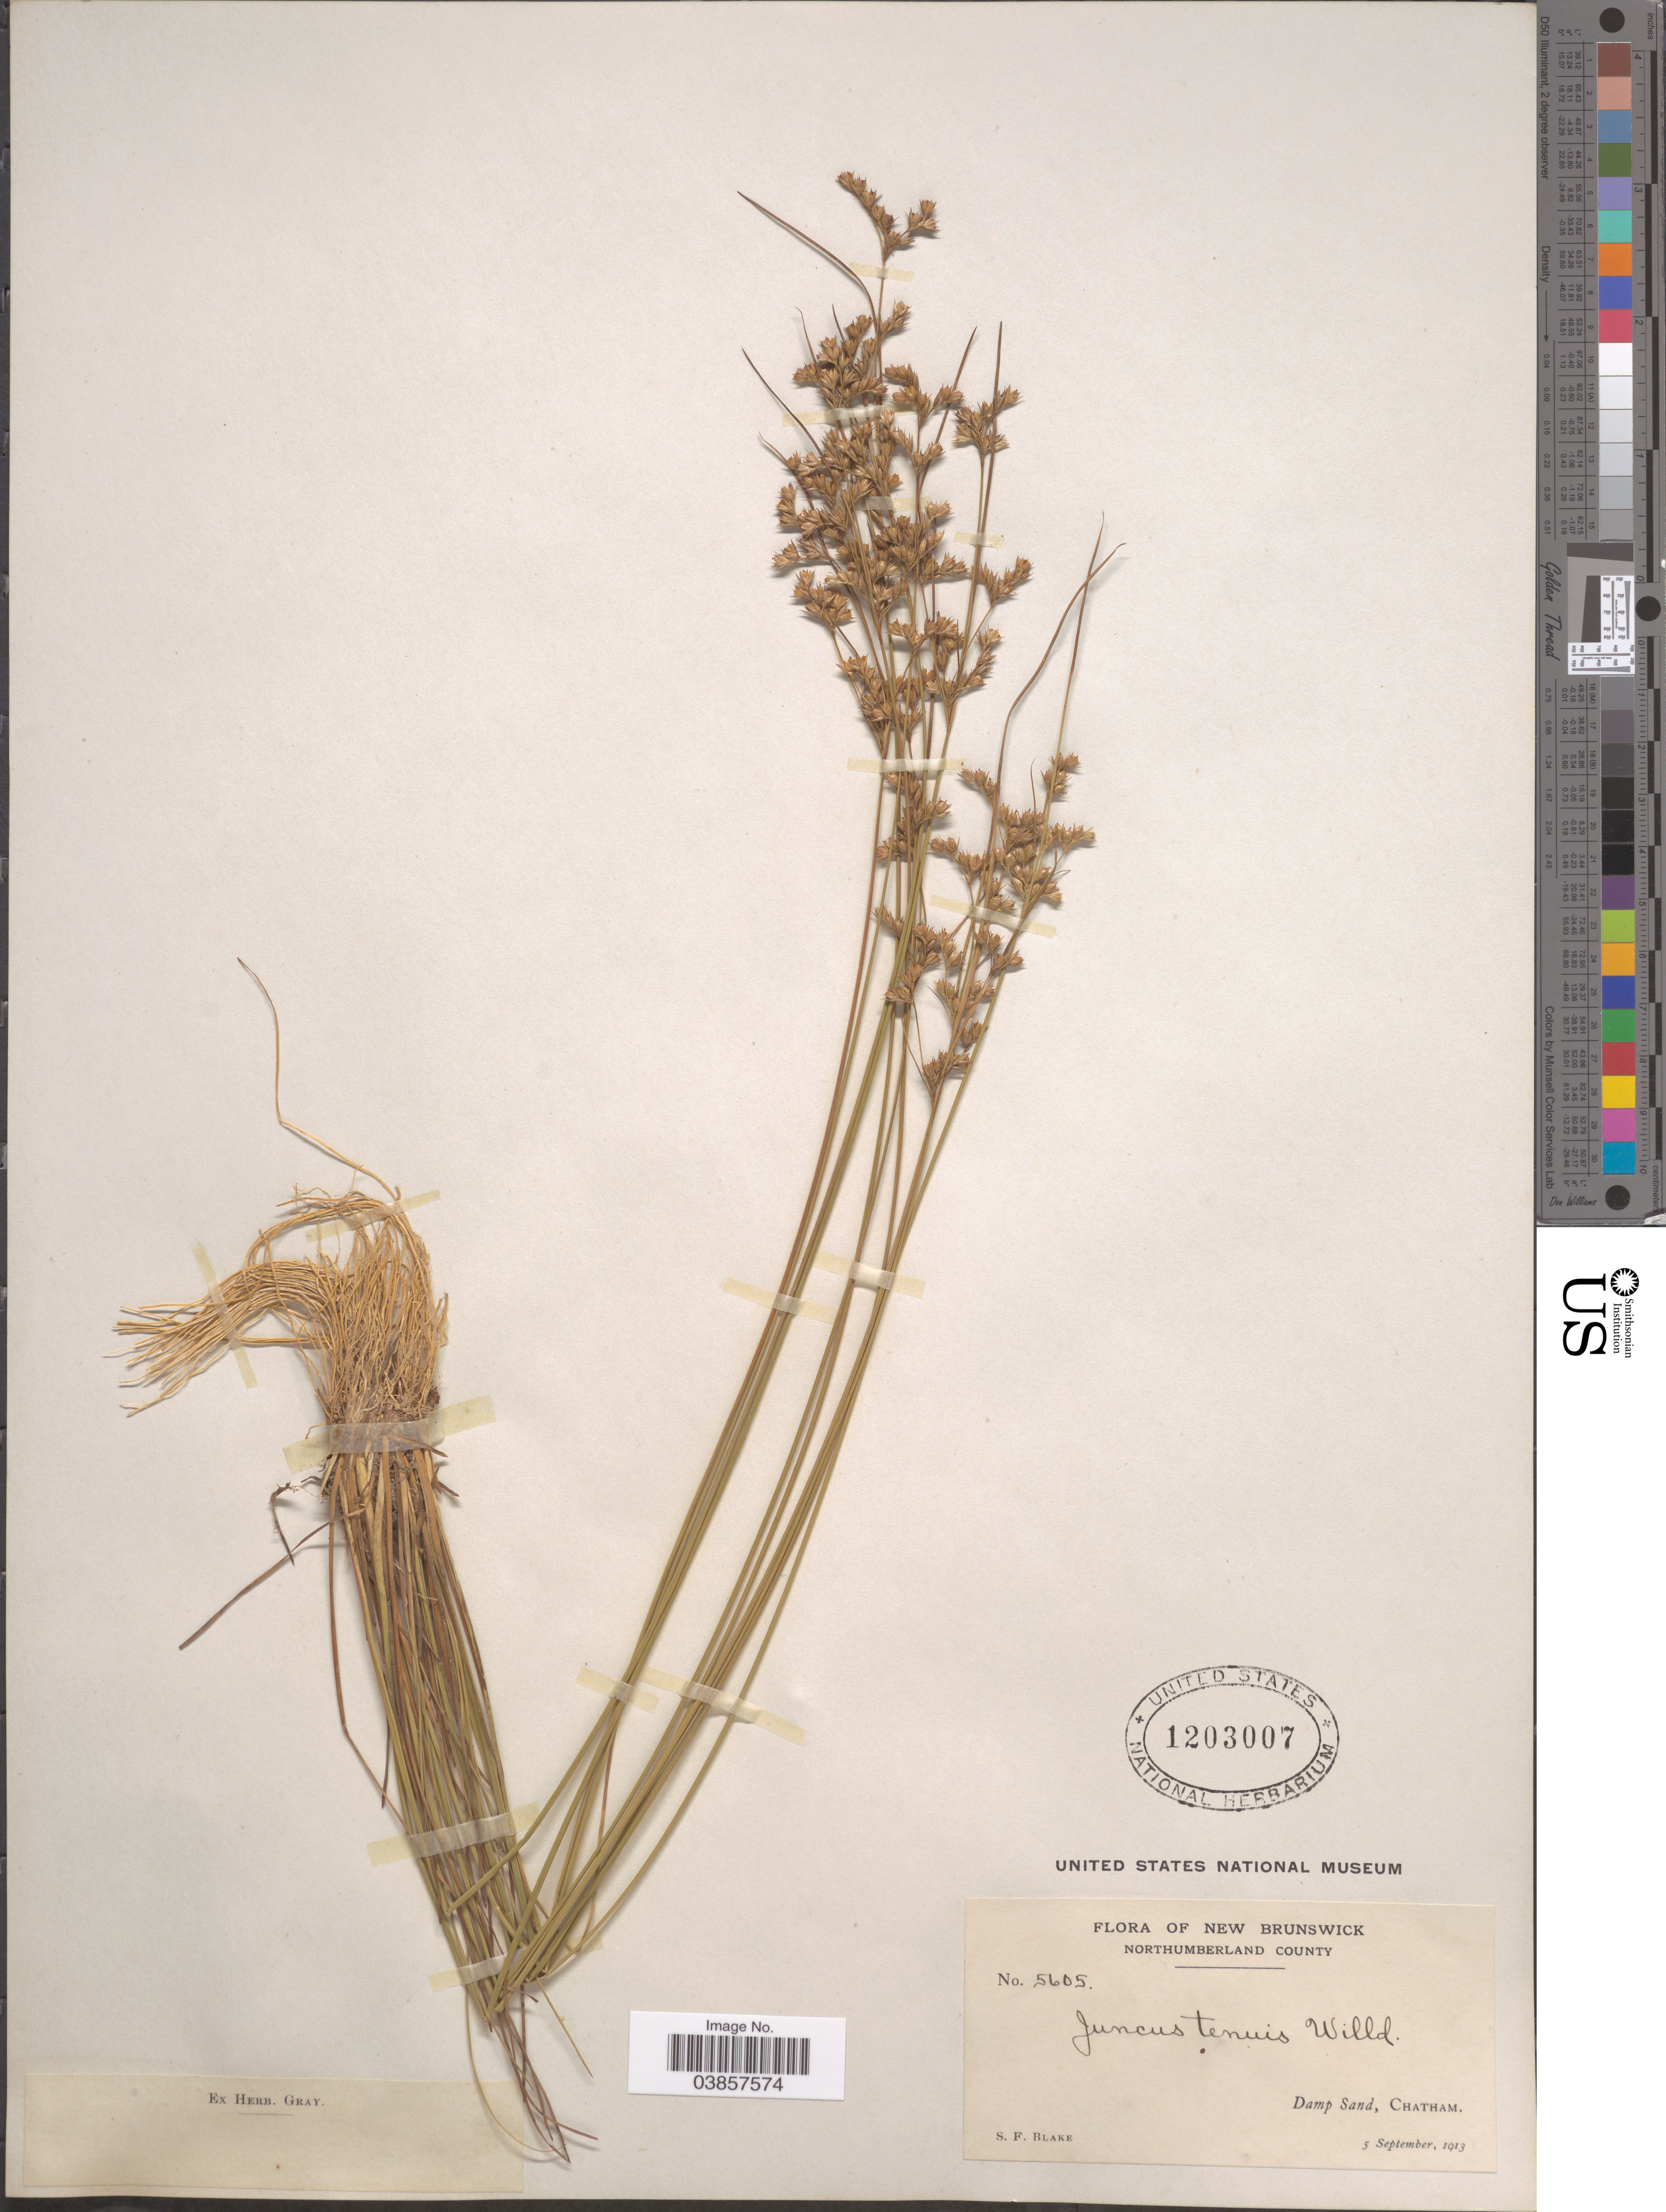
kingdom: Plantae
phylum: Tracheophyta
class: Liliopsida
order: Poales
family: Juncaceae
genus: Juncus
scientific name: Juncus tenuis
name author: Willd.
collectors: S. Blake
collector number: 5605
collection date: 1913-09-05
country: Canada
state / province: New Brunswick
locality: Northumberland County. Damp Sand, Chatham.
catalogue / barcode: US 1203007